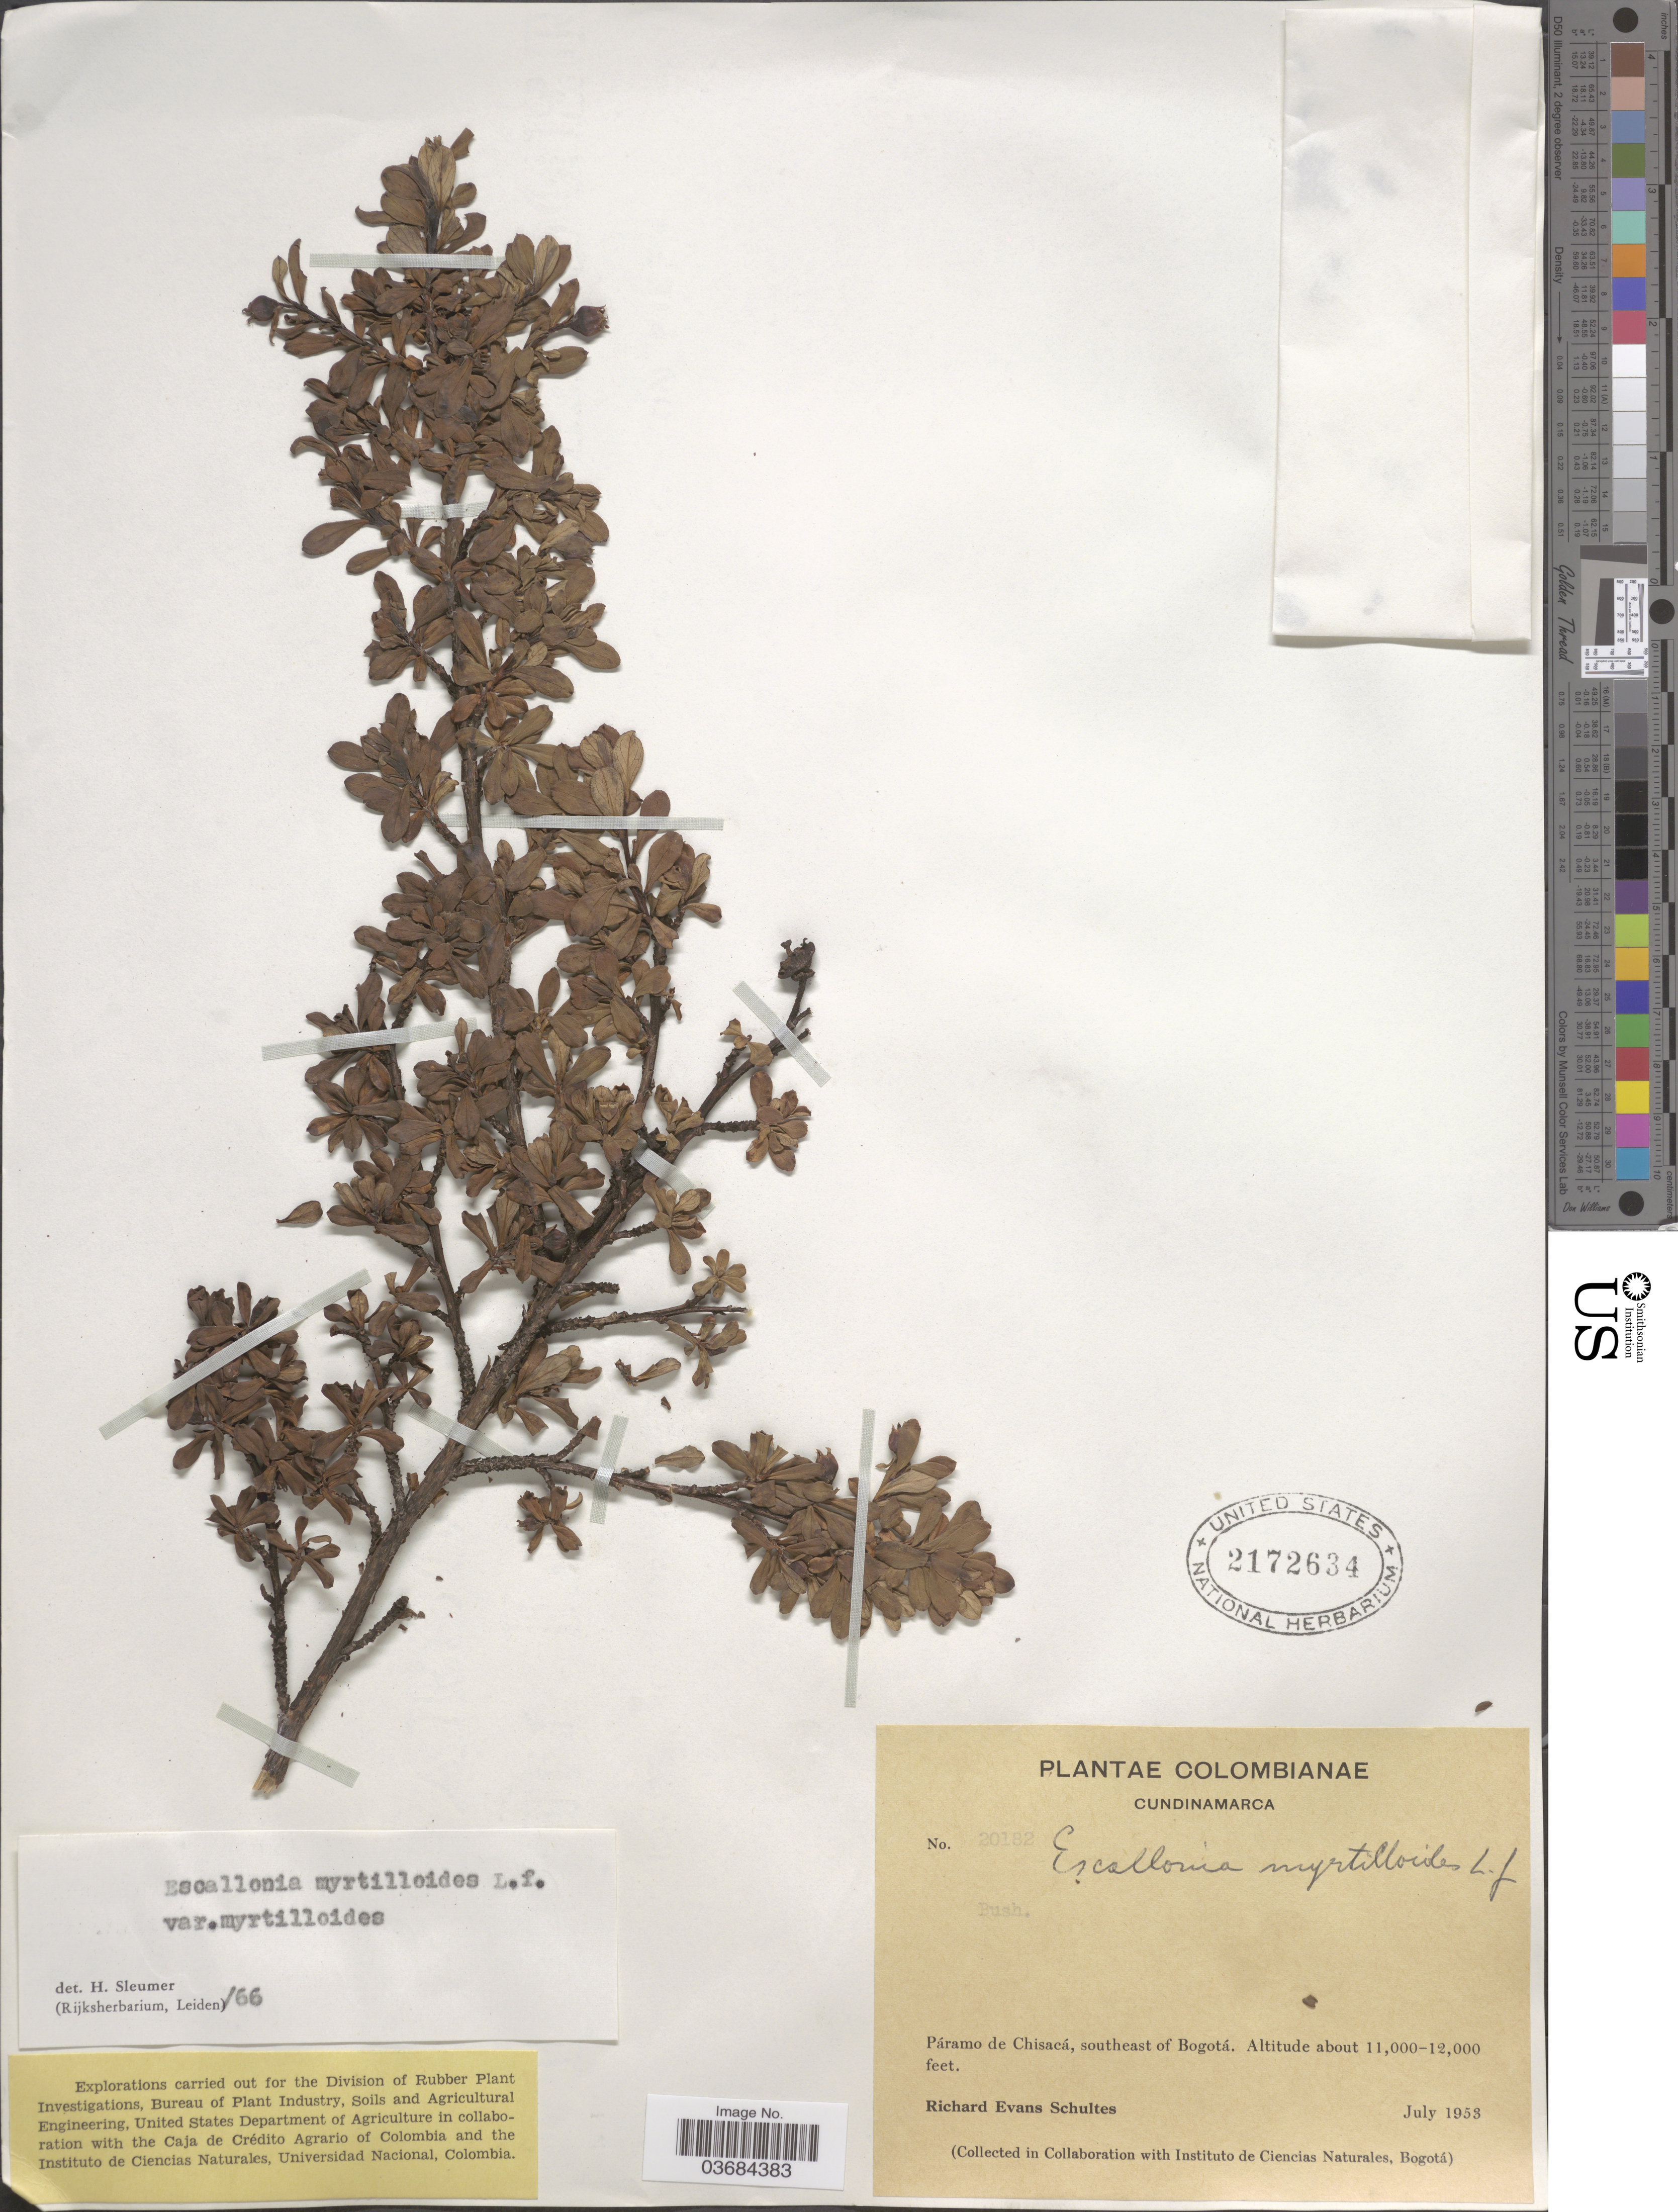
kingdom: Plantae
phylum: Tracheophyta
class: Magnoliopsida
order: Escalloniales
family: Escalloniaceae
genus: Escallonia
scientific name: Escallonia myrtilloides var. myrtilloides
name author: L. f.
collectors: R. E. Schultes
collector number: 20182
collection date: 1953-07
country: Colombia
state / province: Cundinamarca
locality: Páramo de Chisacá, southeast of Bogotá.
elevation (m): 3353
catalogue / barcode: US 2172634